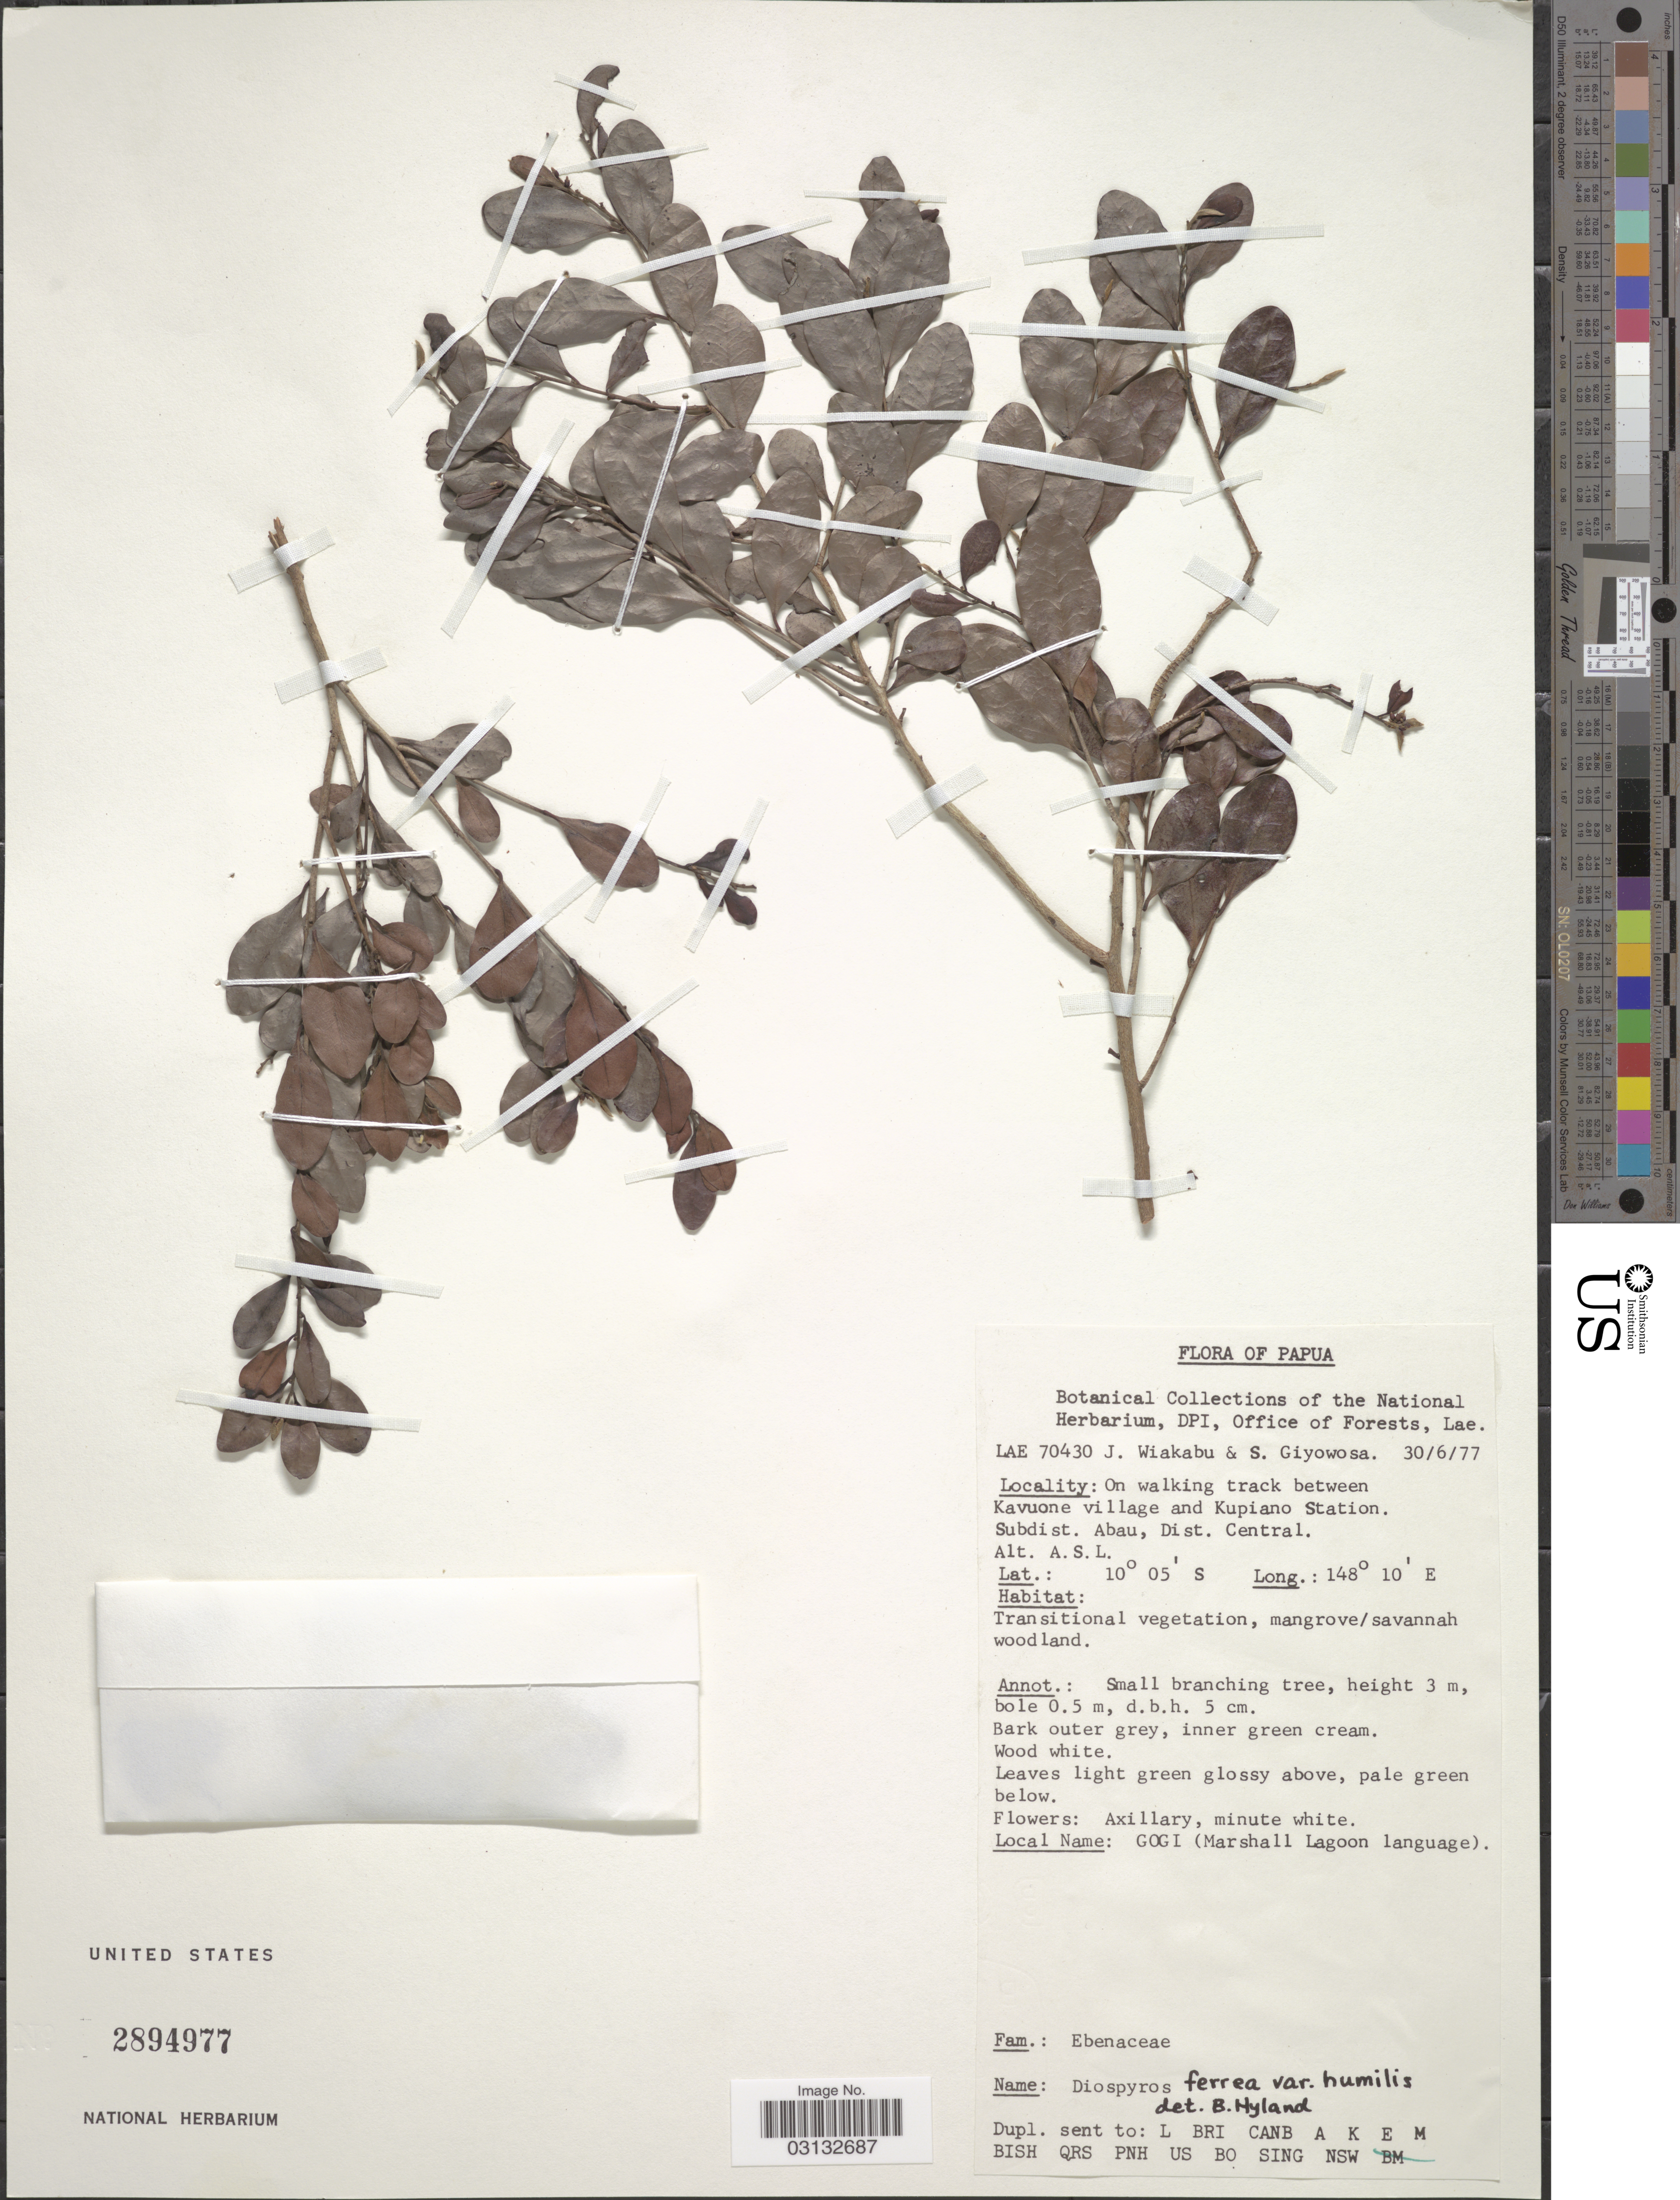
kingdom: Plantae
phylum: Tracheophyta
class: Magnoliopsida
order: Ericales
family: Ebenaceae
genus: Diospyros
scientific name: Diospyros ferrea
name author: (Willd.) Bakh.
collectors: J. Wiakabu & S. Giyowosa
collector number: LAE70430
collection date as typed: Transcribed d/m/y: 30/6/77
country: Papua New Guinea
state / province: Central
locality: On walking track between Kavuone village and Kupiano Station. Subdist. Abau, Dist. Central.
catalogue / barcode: US 2894977